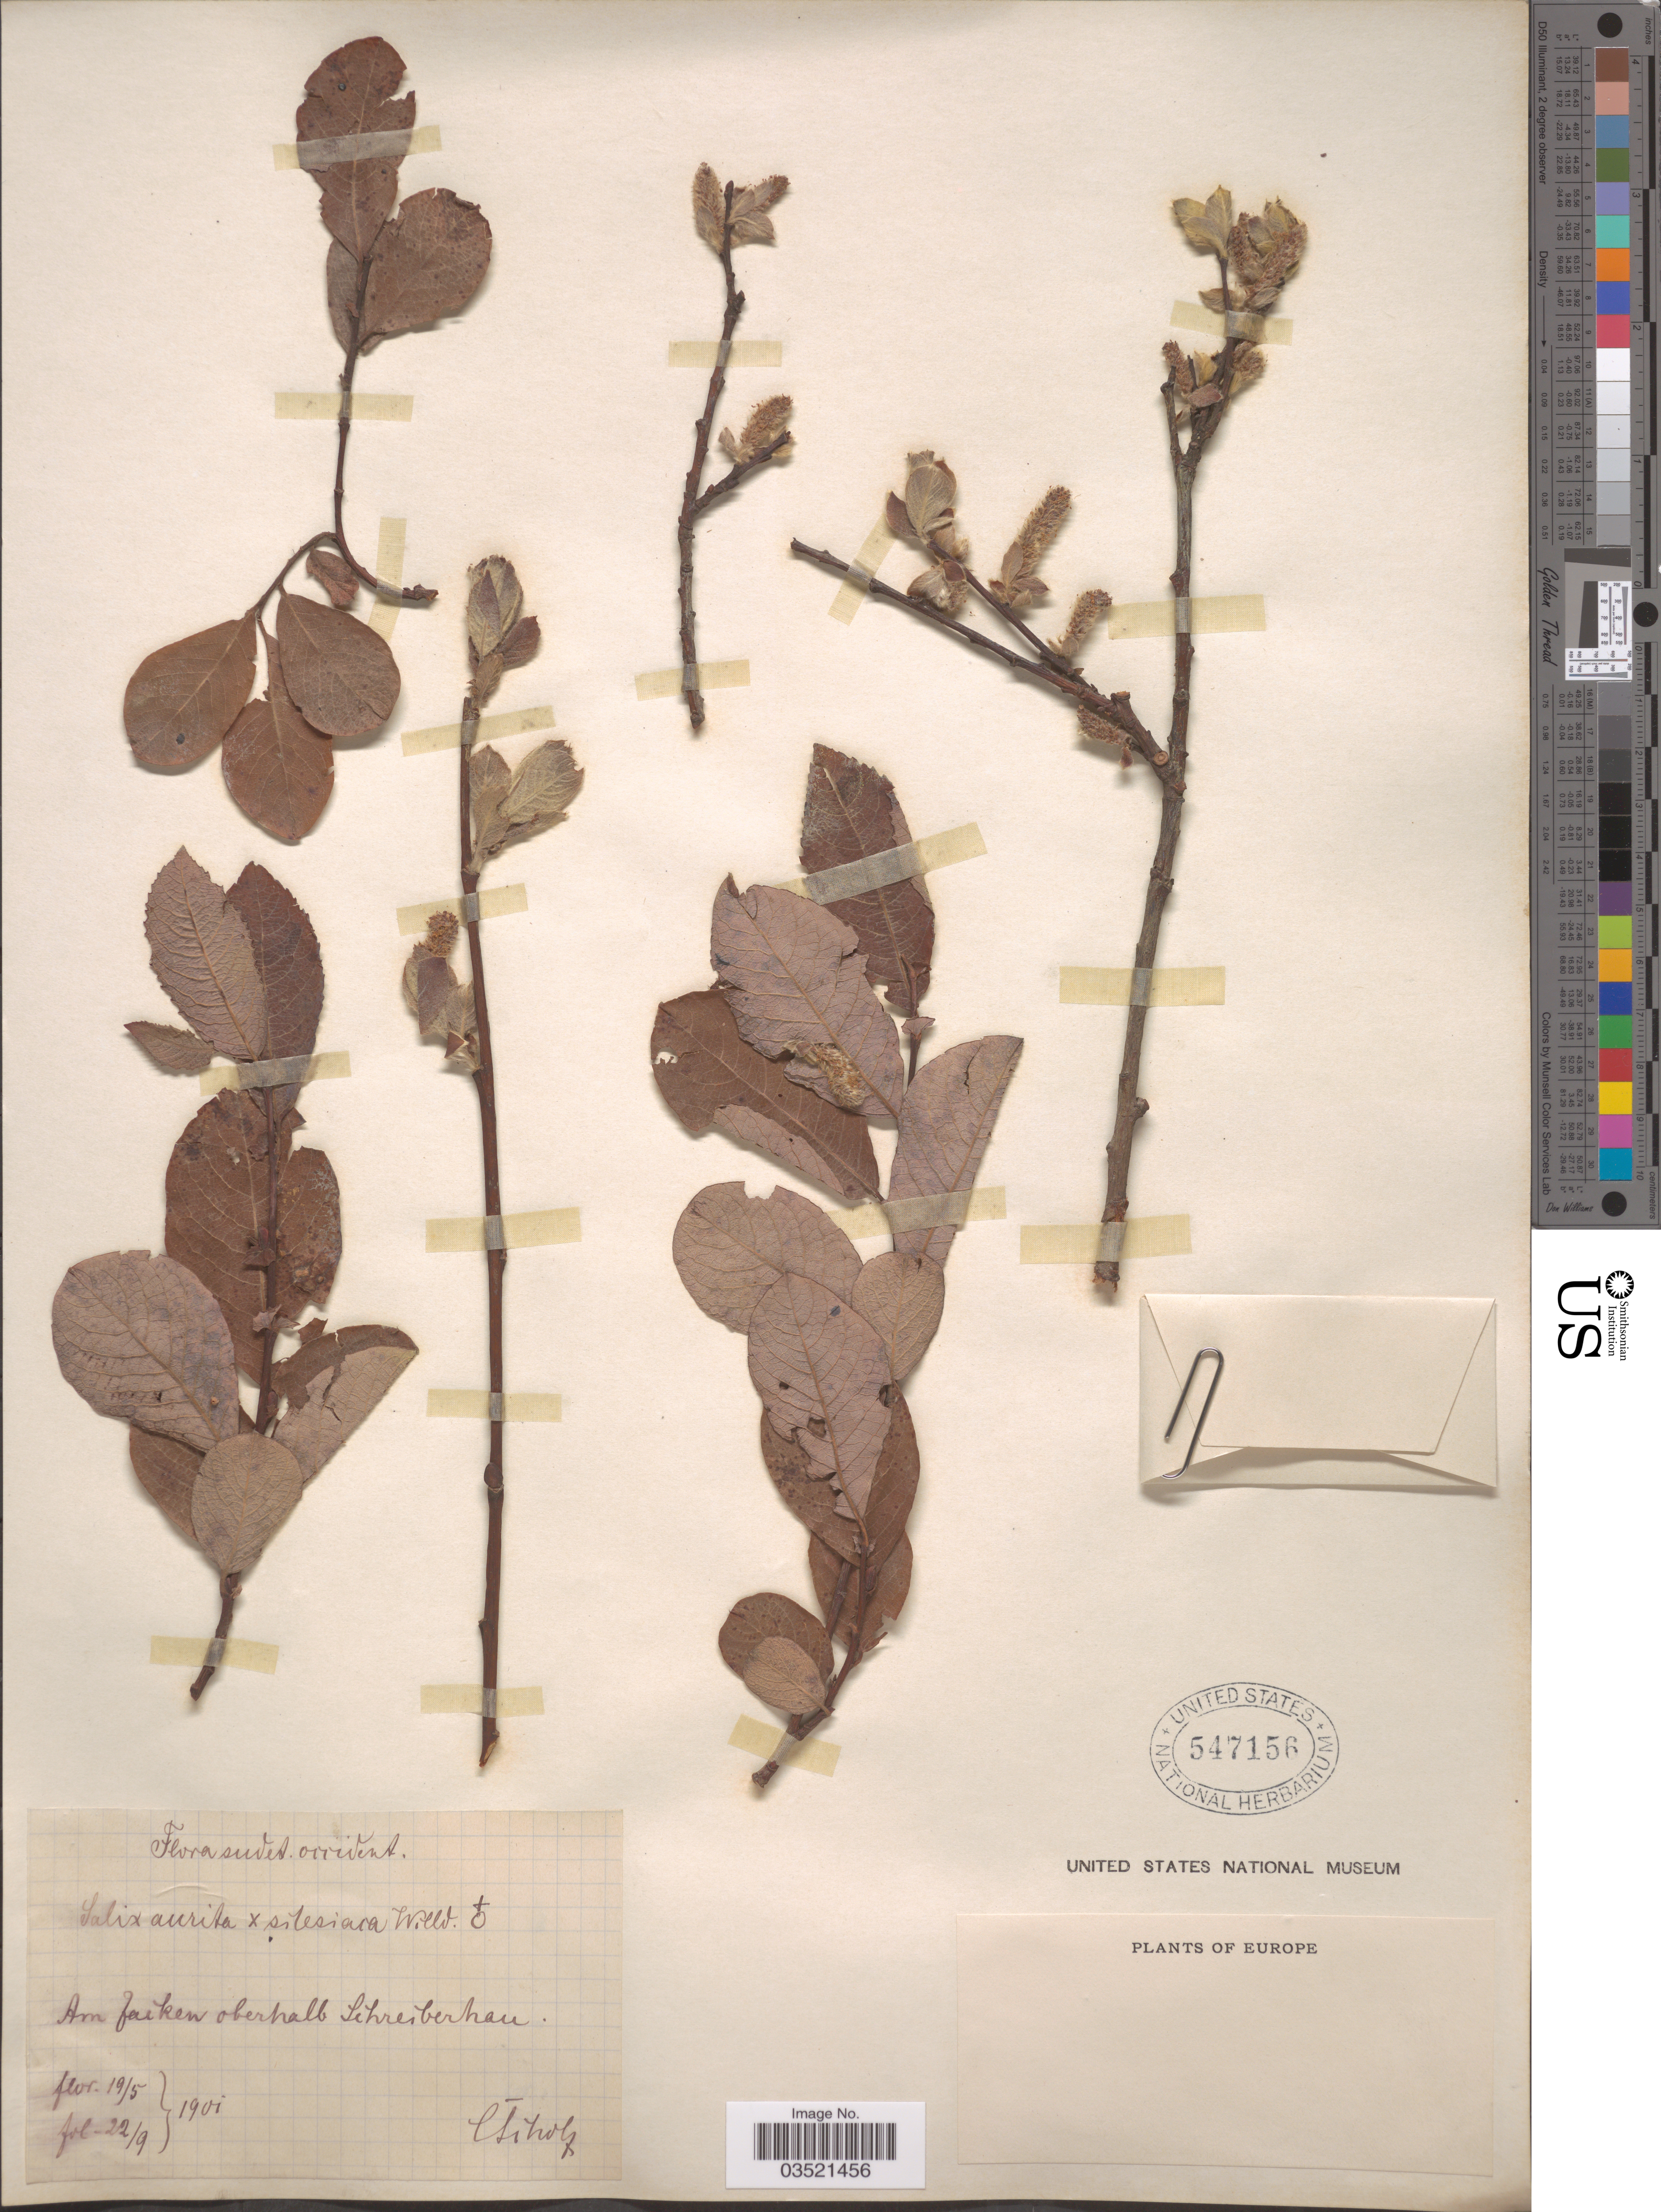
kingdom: Plantae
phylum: Tracheophyta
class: Magnoliopsida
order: Malpighiales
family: Salicaceae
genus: Salix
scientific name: Salix aurita x S. silesiaca Willd.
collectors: C. Scholz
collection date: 1901-05-19/1901-09-22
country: Poland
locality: Sudest. occident. Am faiken oberhalb Schreiberhau.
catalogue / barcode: US 547156